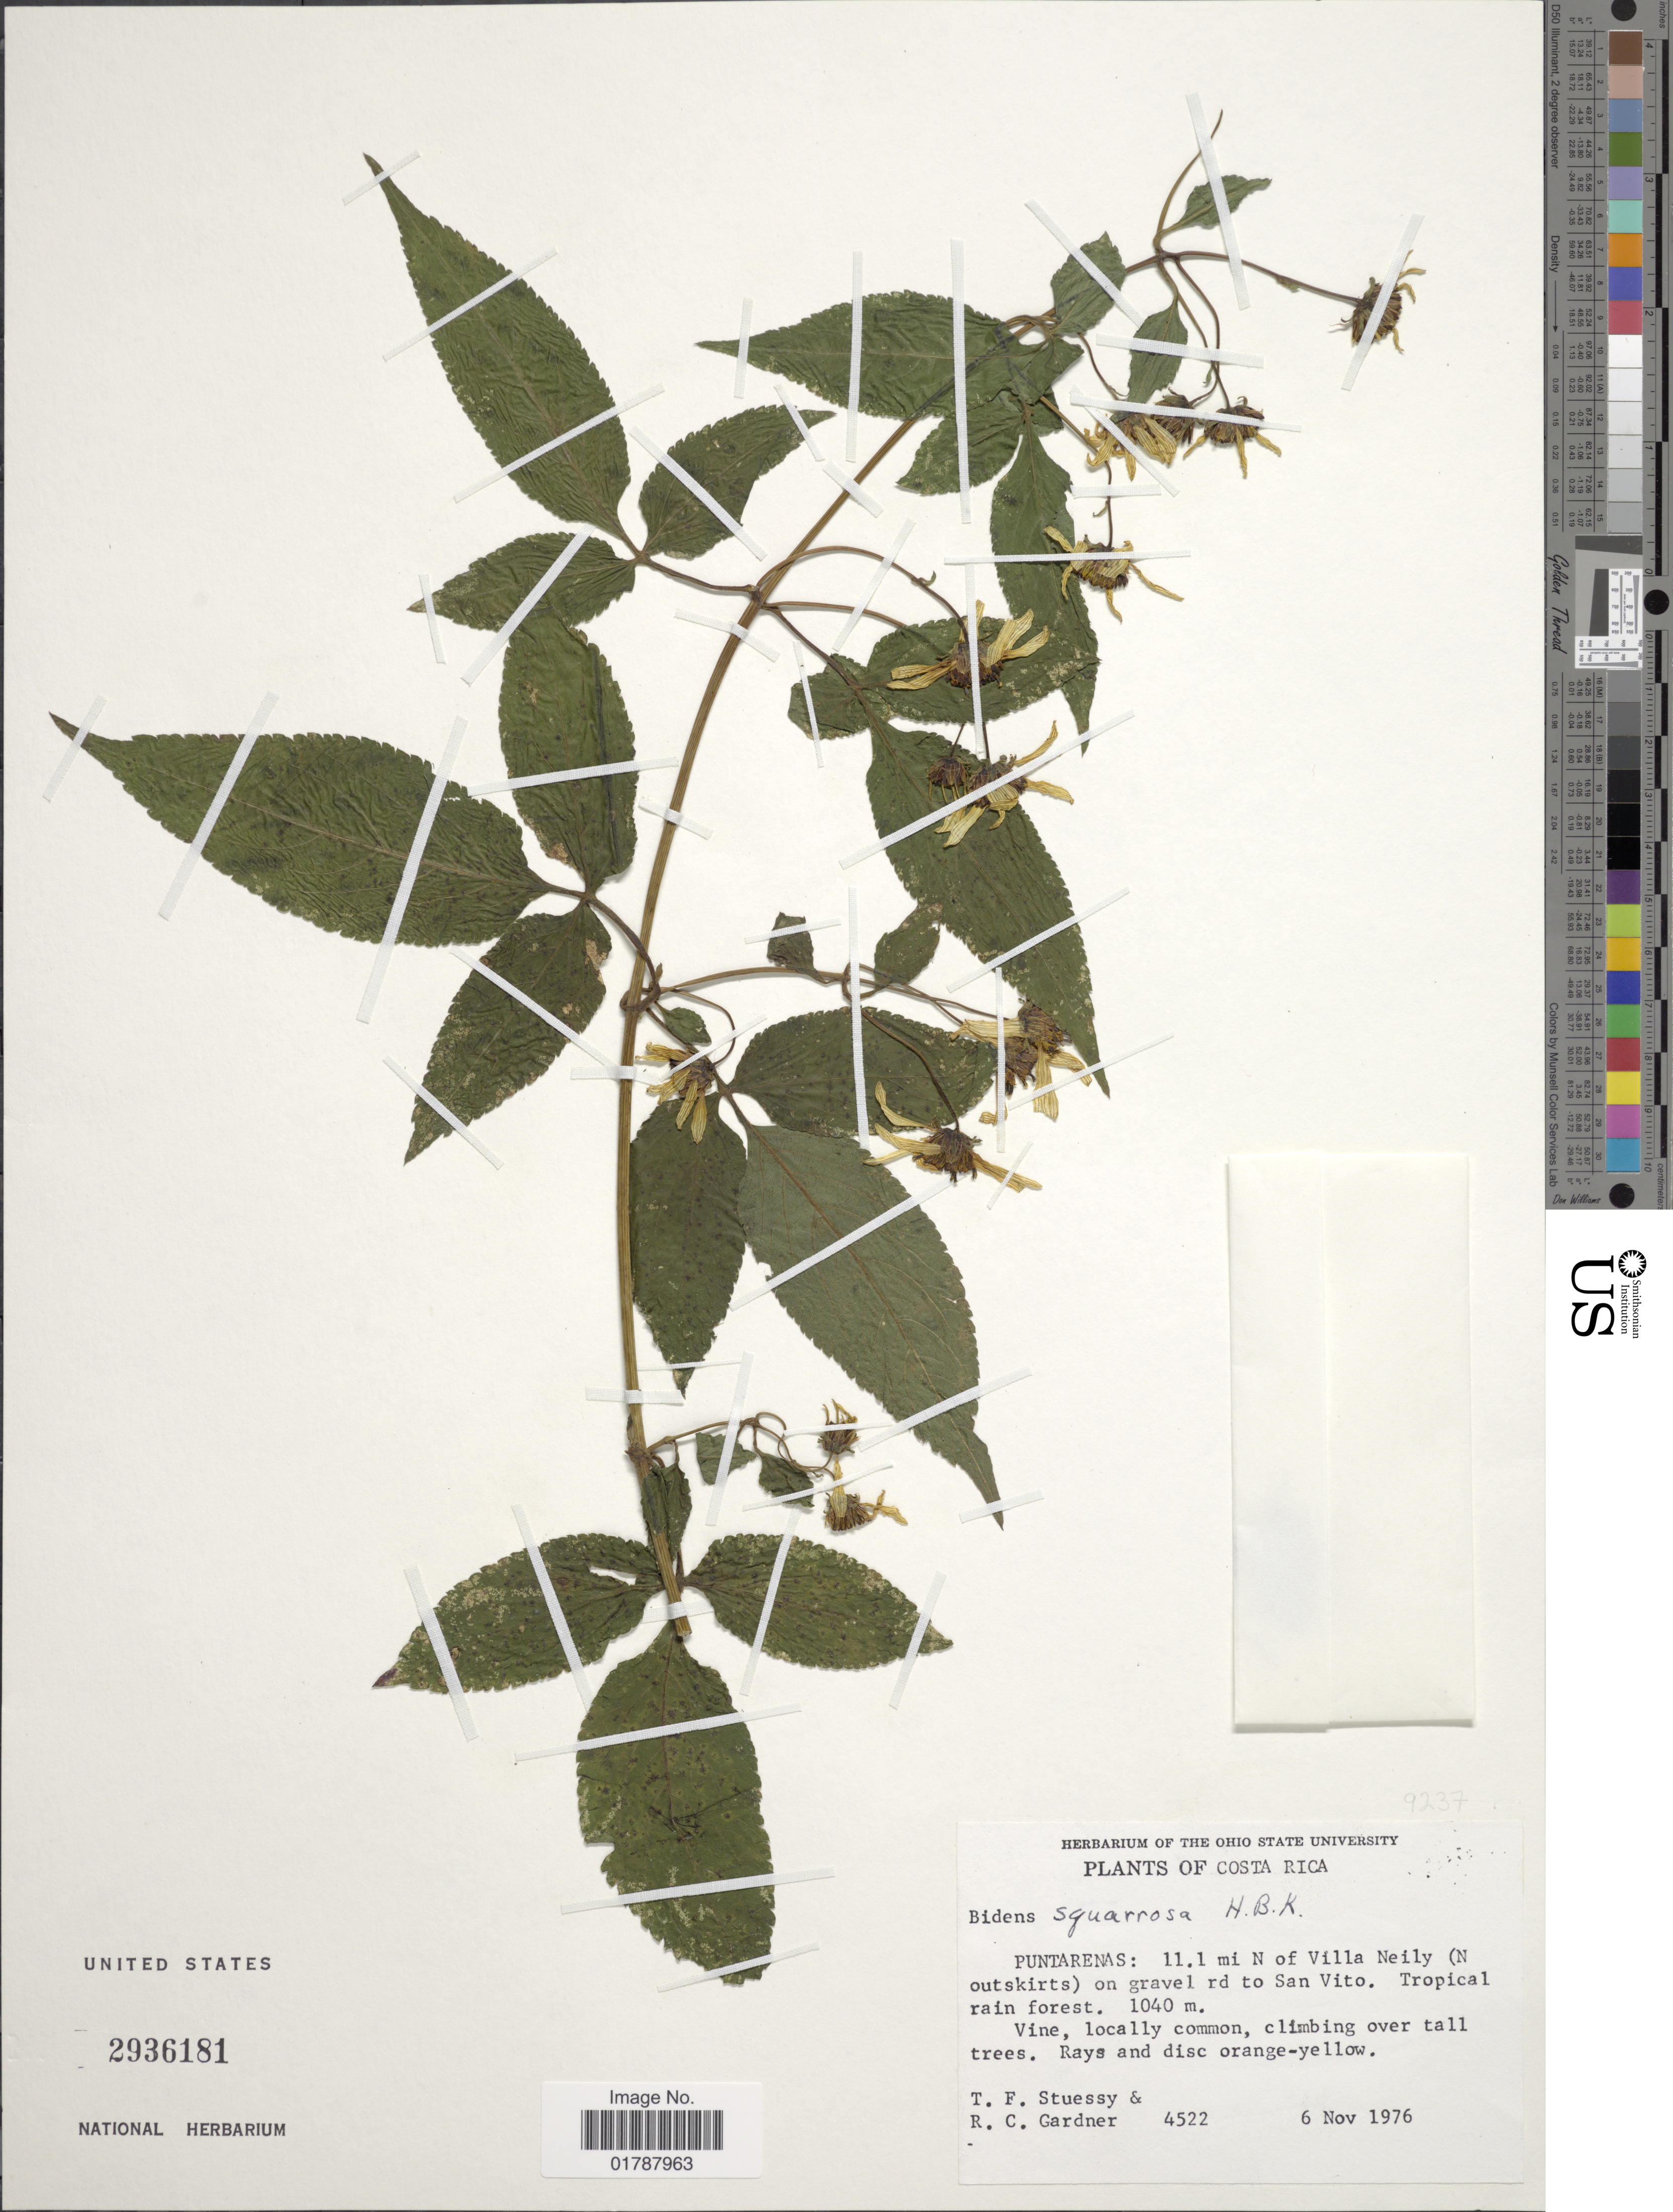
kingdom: Plantae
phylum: Tracheophyta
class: Magnoliopsida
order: Asterales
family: Asteraceae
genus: Bidens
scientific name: Bidens squarrosa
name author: Kunth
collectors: T. Stuessy & R. C. Gardner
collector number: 4522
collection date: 1976-11-06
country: Costa Rica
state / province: Puntarenas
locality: Puntarenas: 11.1 mi N of VIlla Nelly (N outskirts) on gravel rd to San Vito, Tropical forest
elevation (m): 1040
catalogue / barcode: US 2936181